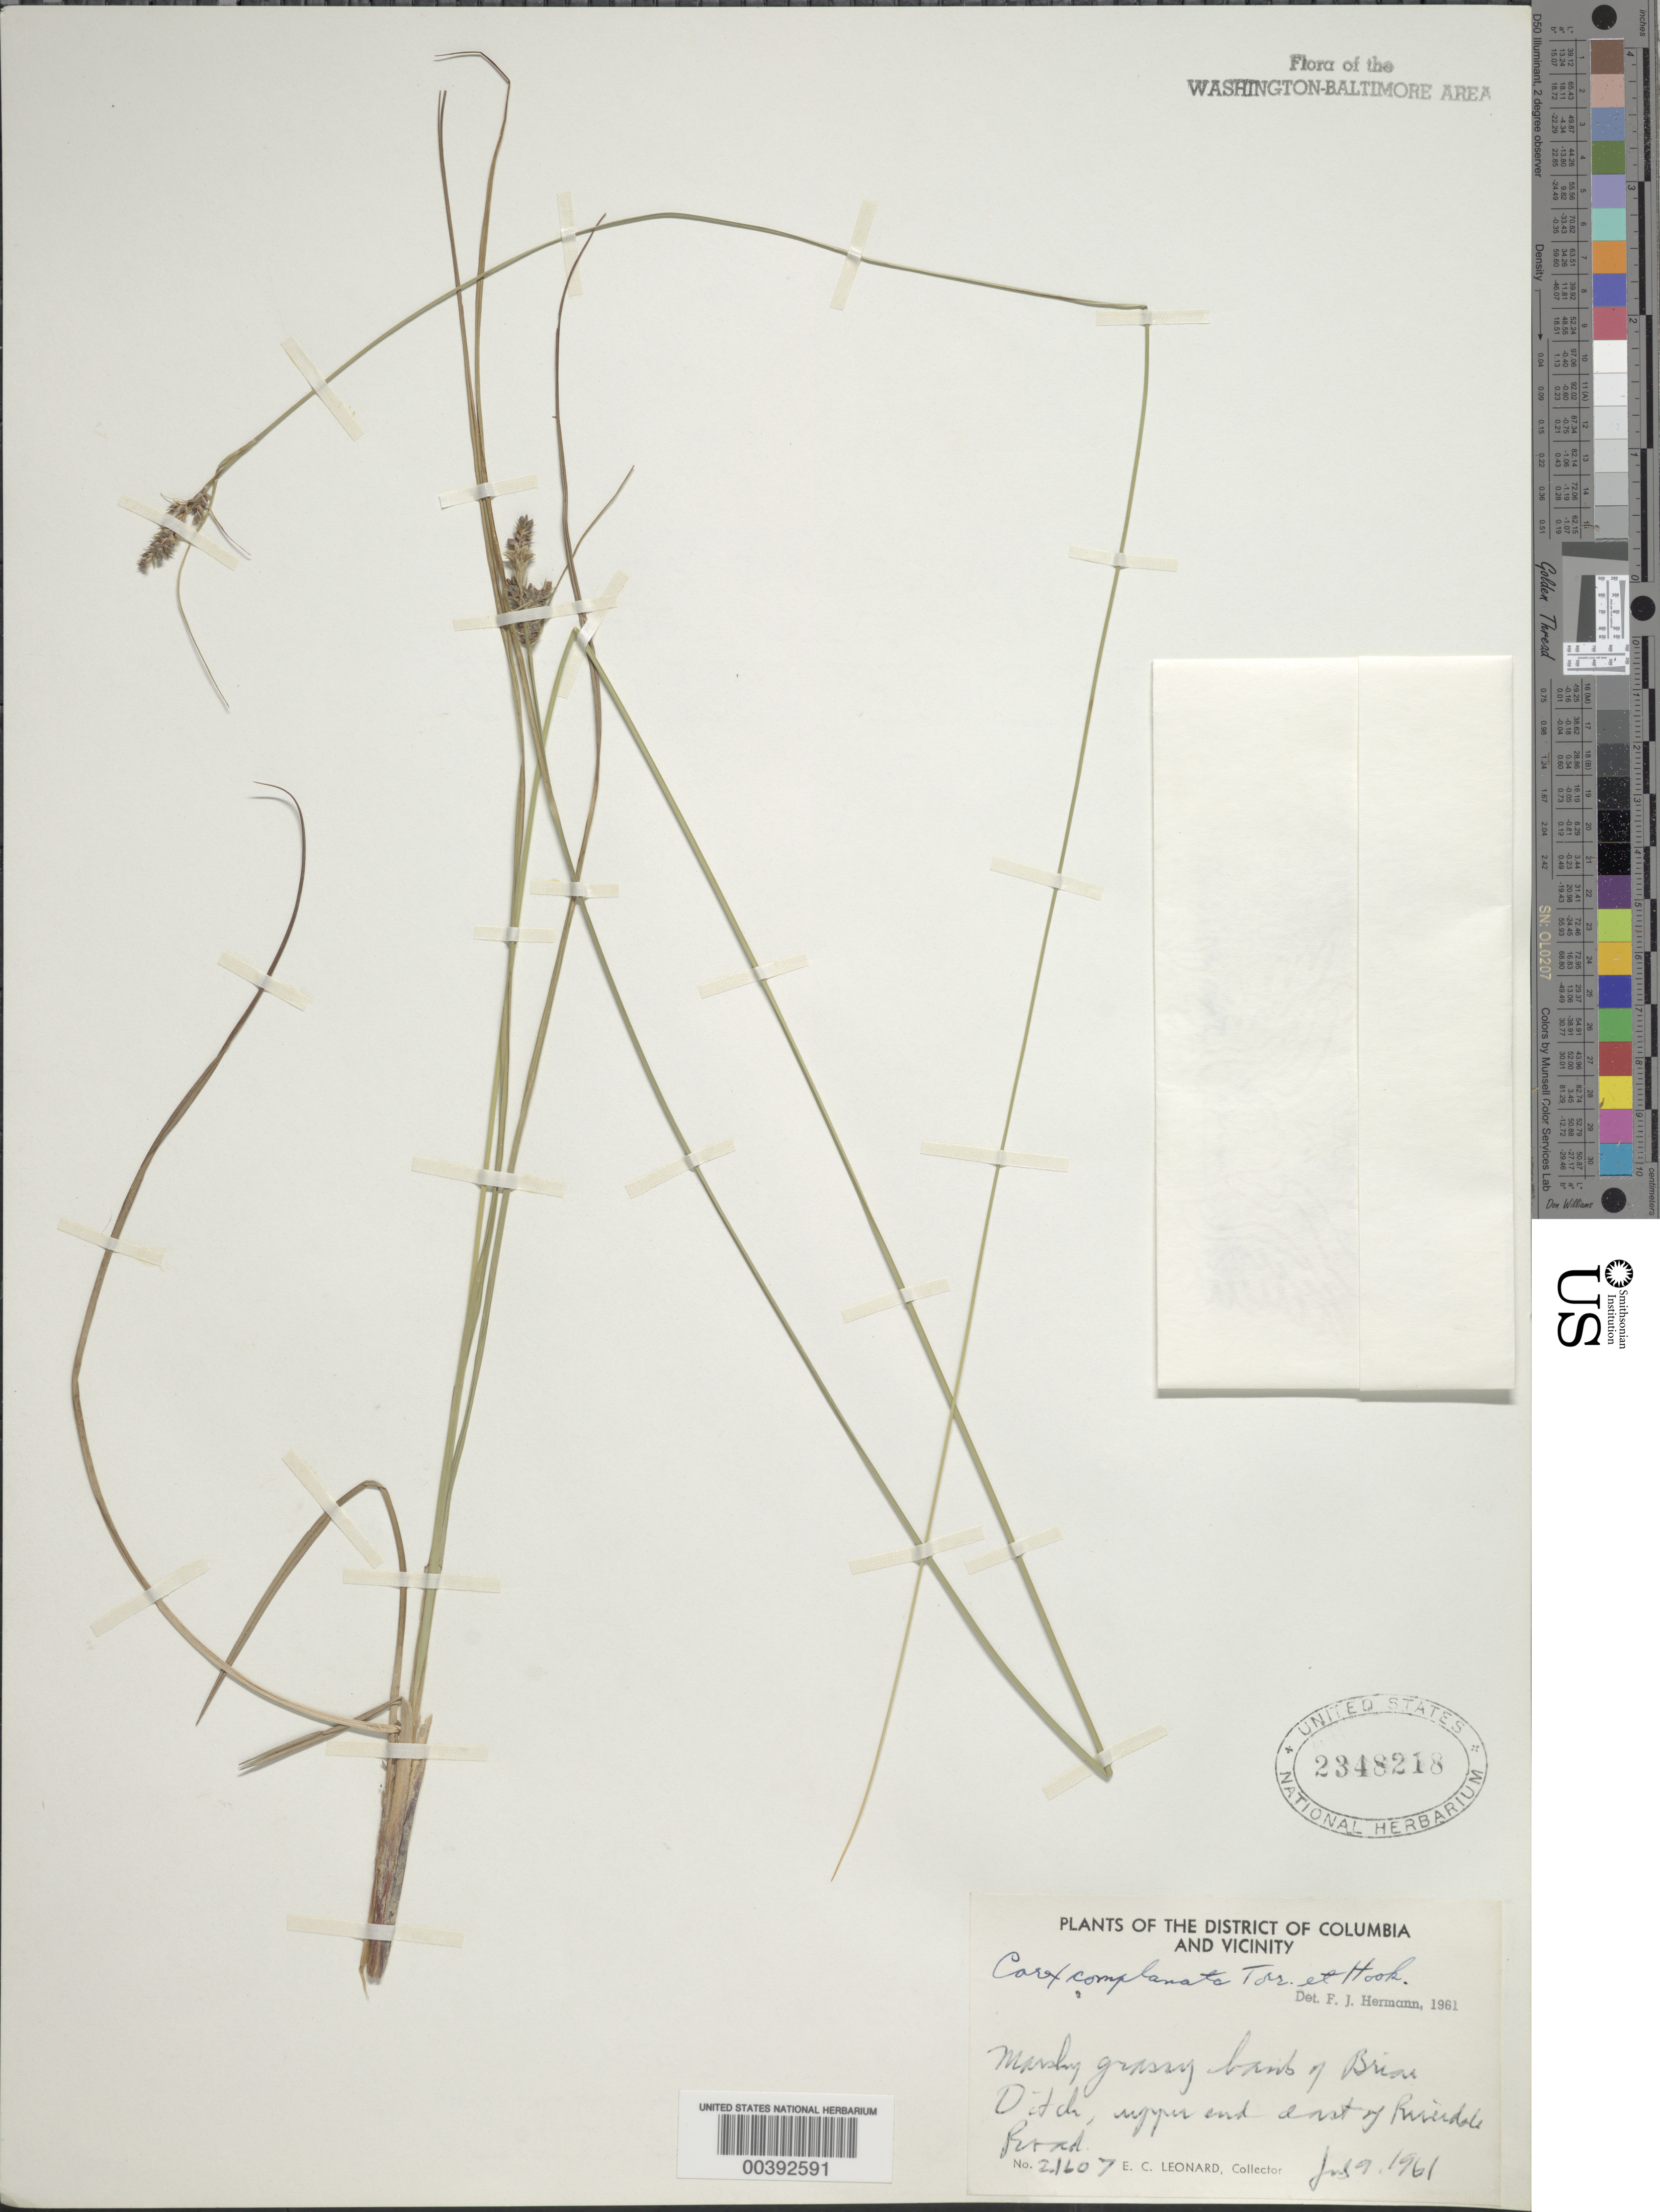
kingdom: Plantae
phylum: Tracheophyta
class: Liliopsida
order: Poales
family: Cyperaceae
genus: Carex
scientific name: Carex complanata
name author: Torr. & Hook.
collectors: E. C. Leonard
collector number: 21607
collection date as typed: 09 Jul 1961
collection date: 1961-07-09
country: United States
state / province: Maryland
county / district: Prince George's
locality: Briar Ditch, east of Riverdale Road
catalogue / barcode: US 2348218